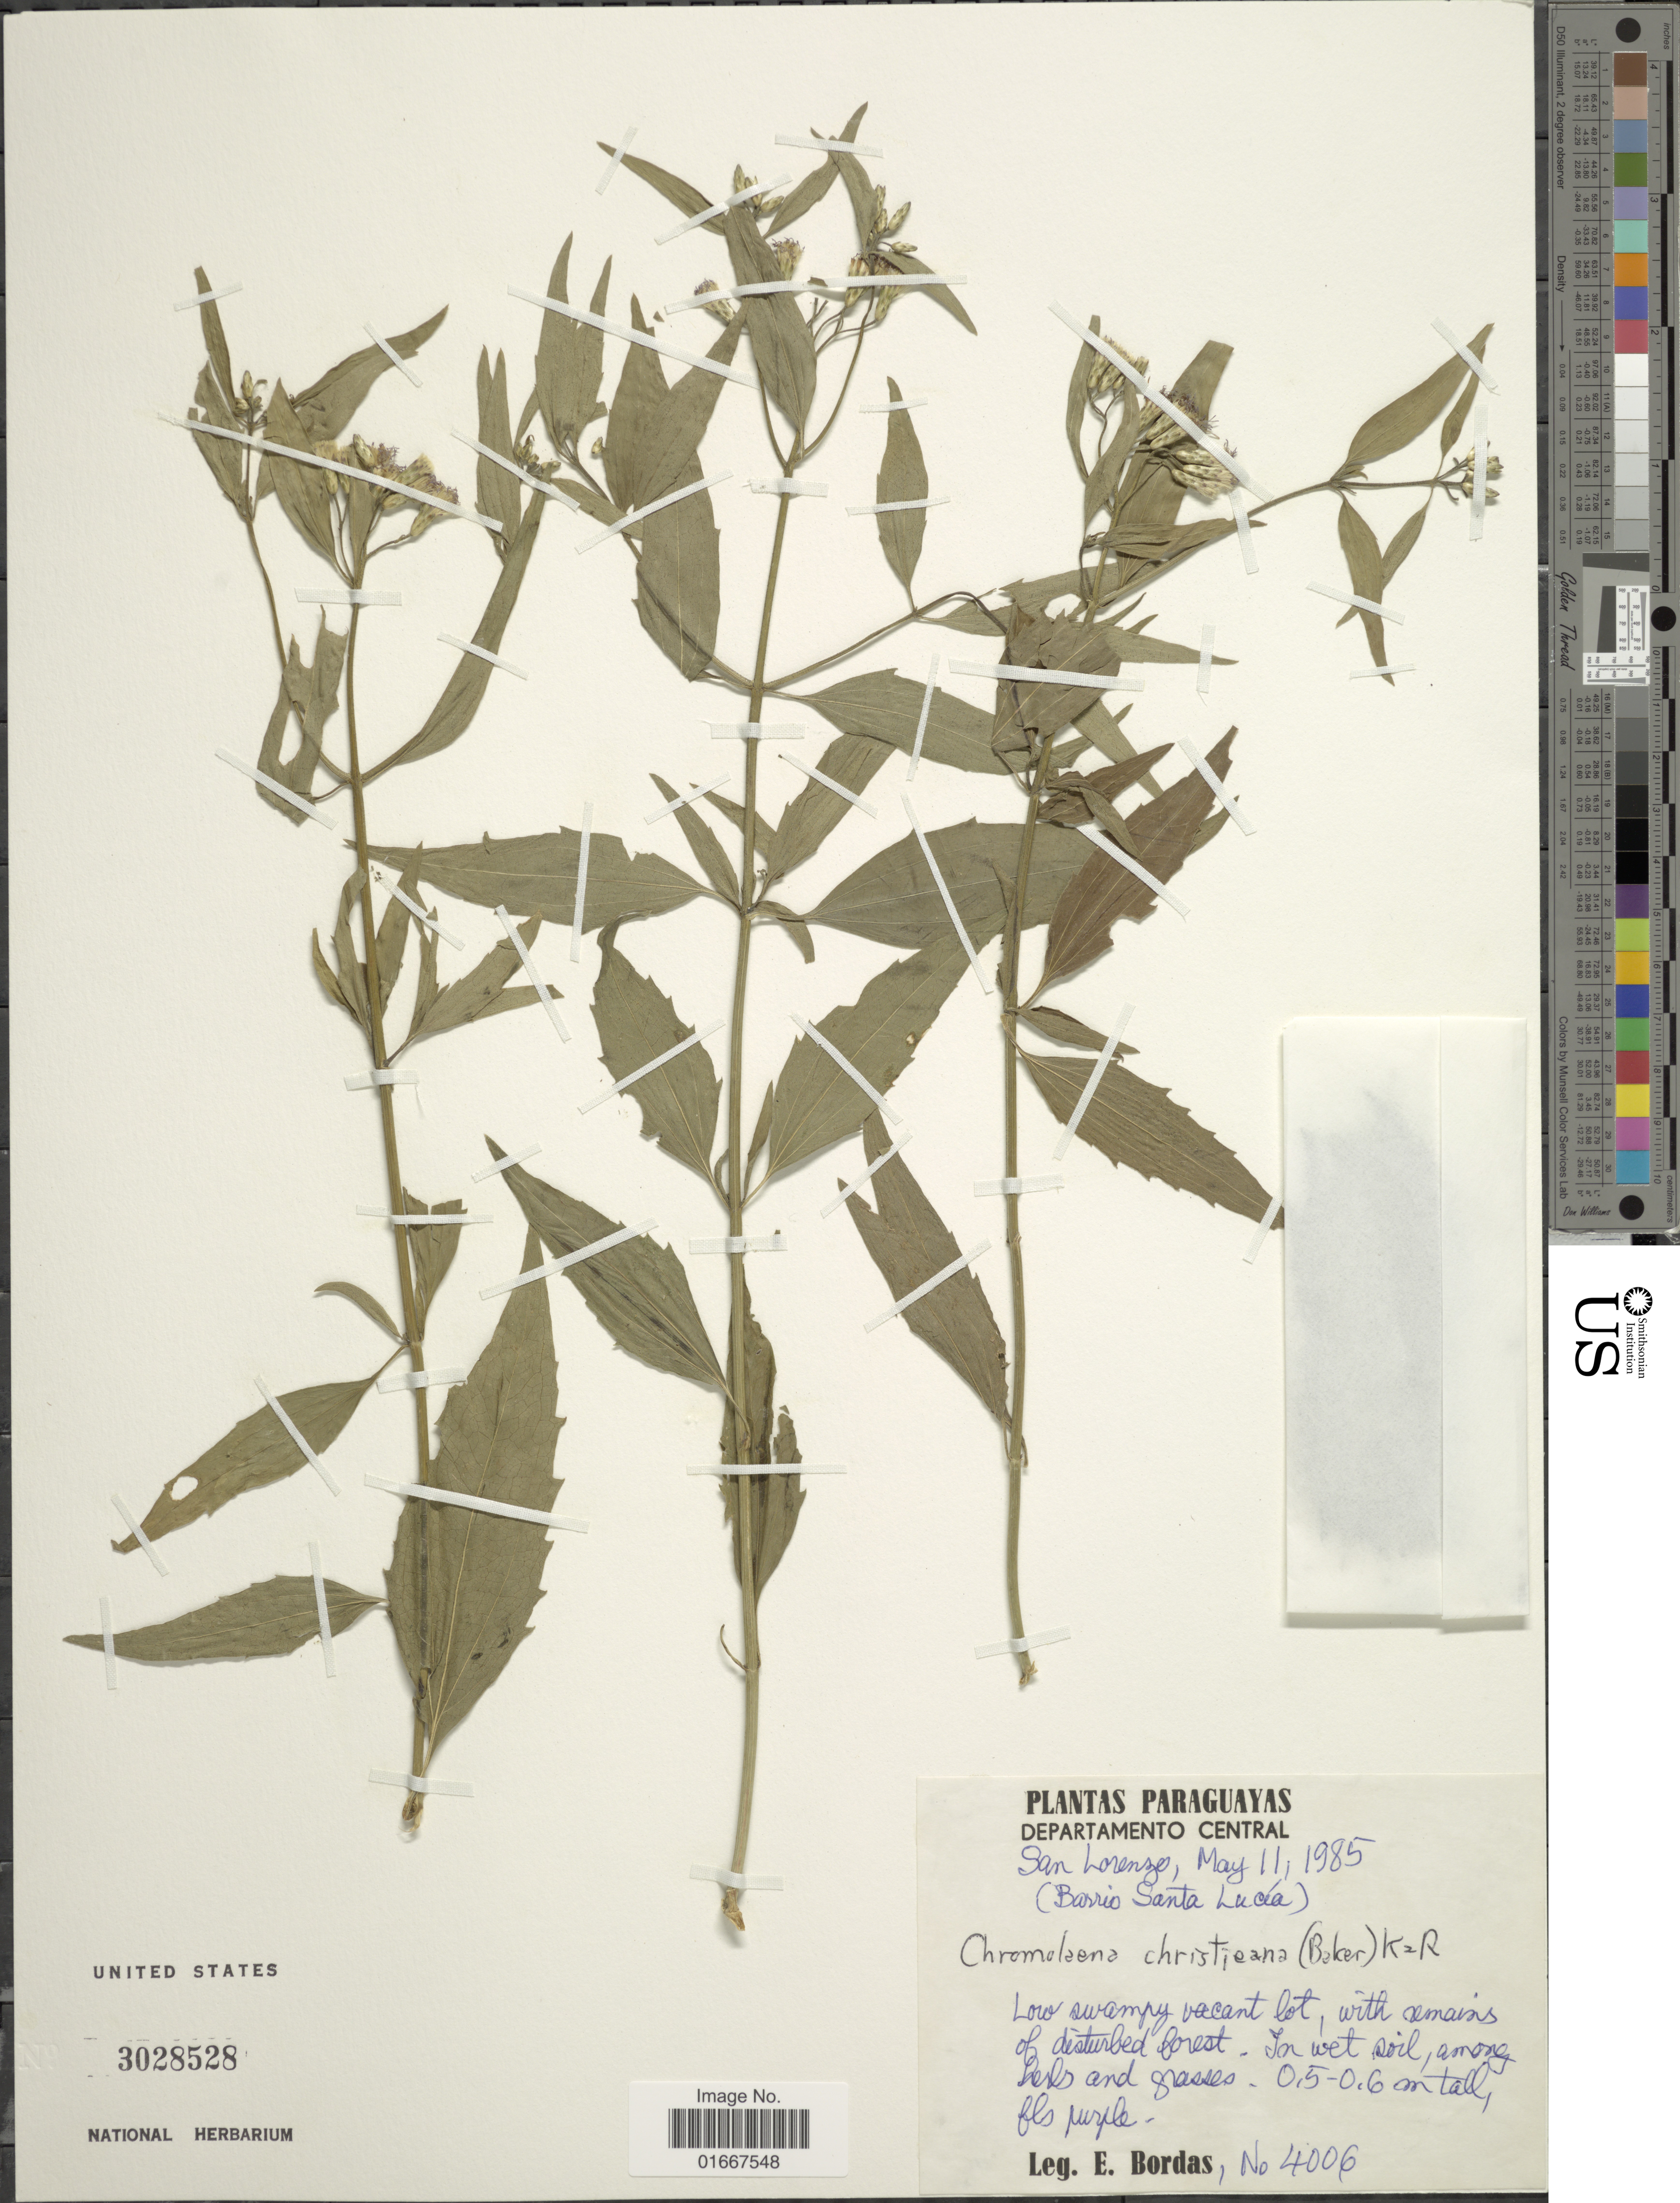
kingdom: Plantae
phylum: Tracheophyta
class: Magnoliopsida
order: Asterales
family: Asteraceae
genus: Chromolaena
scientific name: Chromolaena christieana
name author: (Baker) R.M. King & H. Rob.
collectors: E. Bordas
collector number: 4006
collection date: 1985-05-11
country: Paraguay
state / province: Central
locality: San Lorenzo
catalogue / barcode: US 3028528